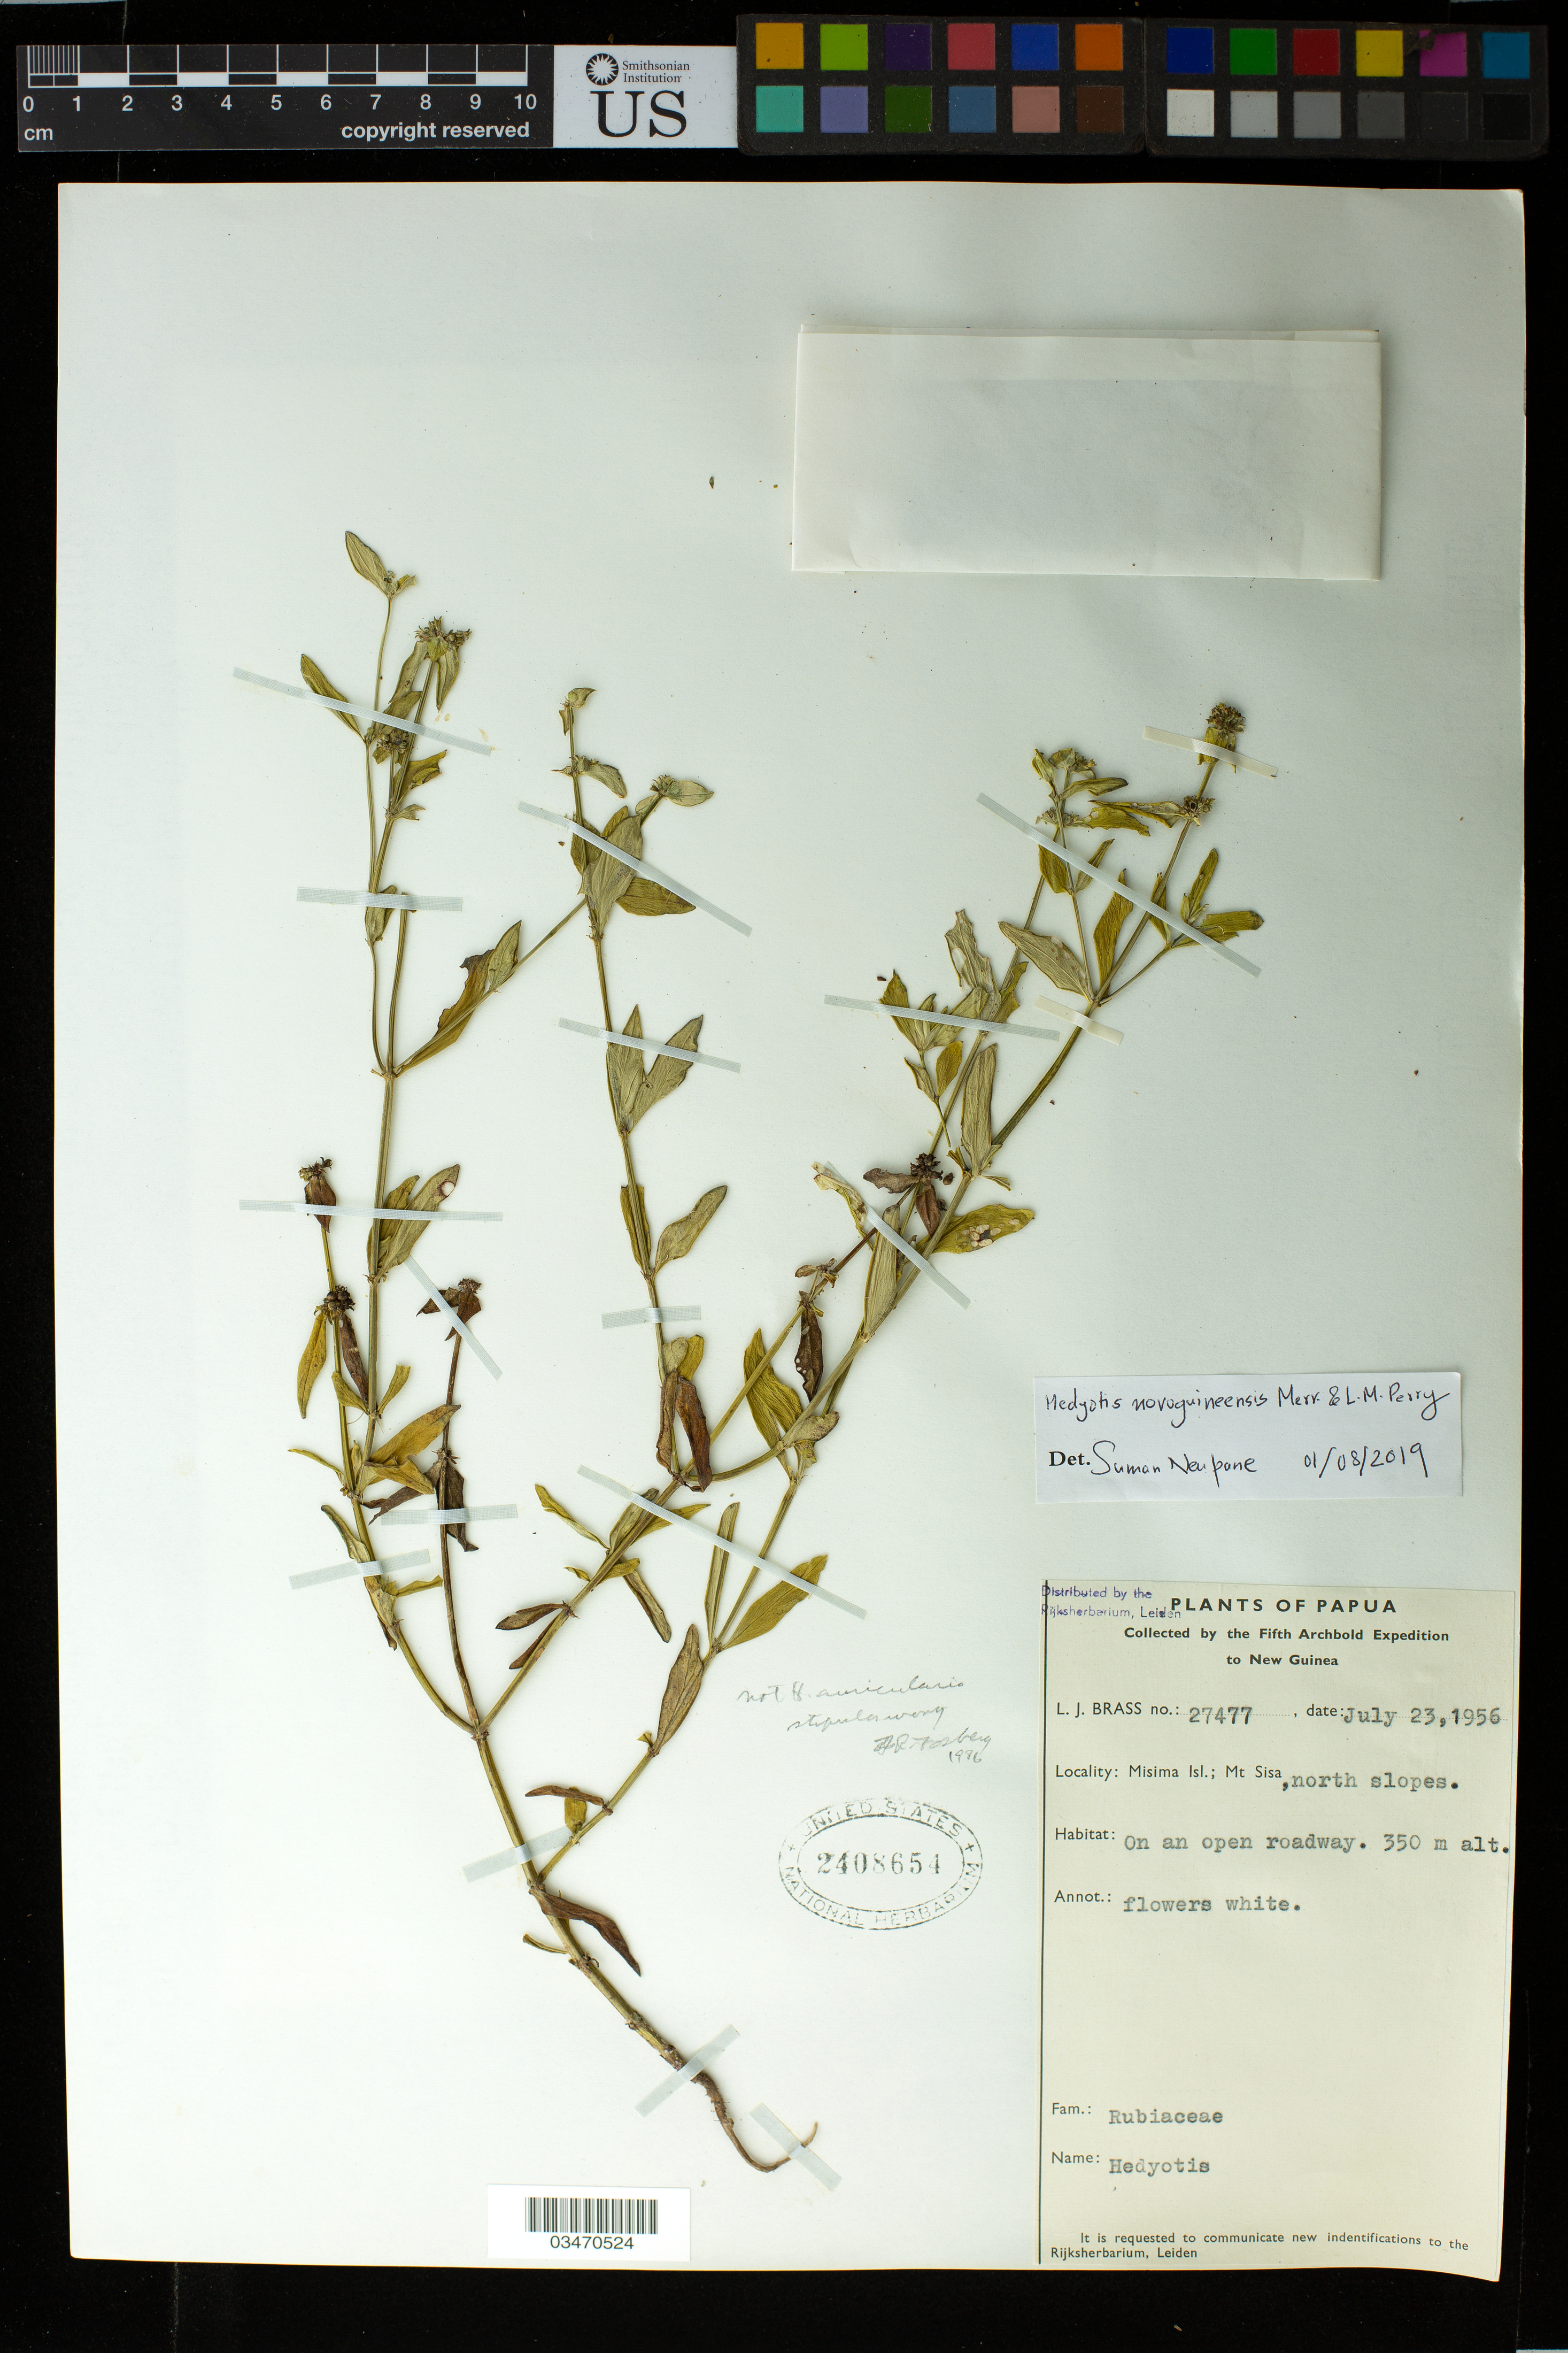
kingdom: Plantae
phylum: Tracheophyta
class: Magnoliopsida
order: Gentianales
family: Rubiaceae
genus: Hedyotis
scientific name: Hedyotis novoguineensis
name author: Merr. & L.M. Perry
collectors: L. J. Brass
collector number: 27477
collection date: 1956-07-23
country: Papua New Guinea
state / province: Milne Bay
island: Misima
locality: Mt. Sisa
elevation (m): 350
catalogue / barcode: US 2408654